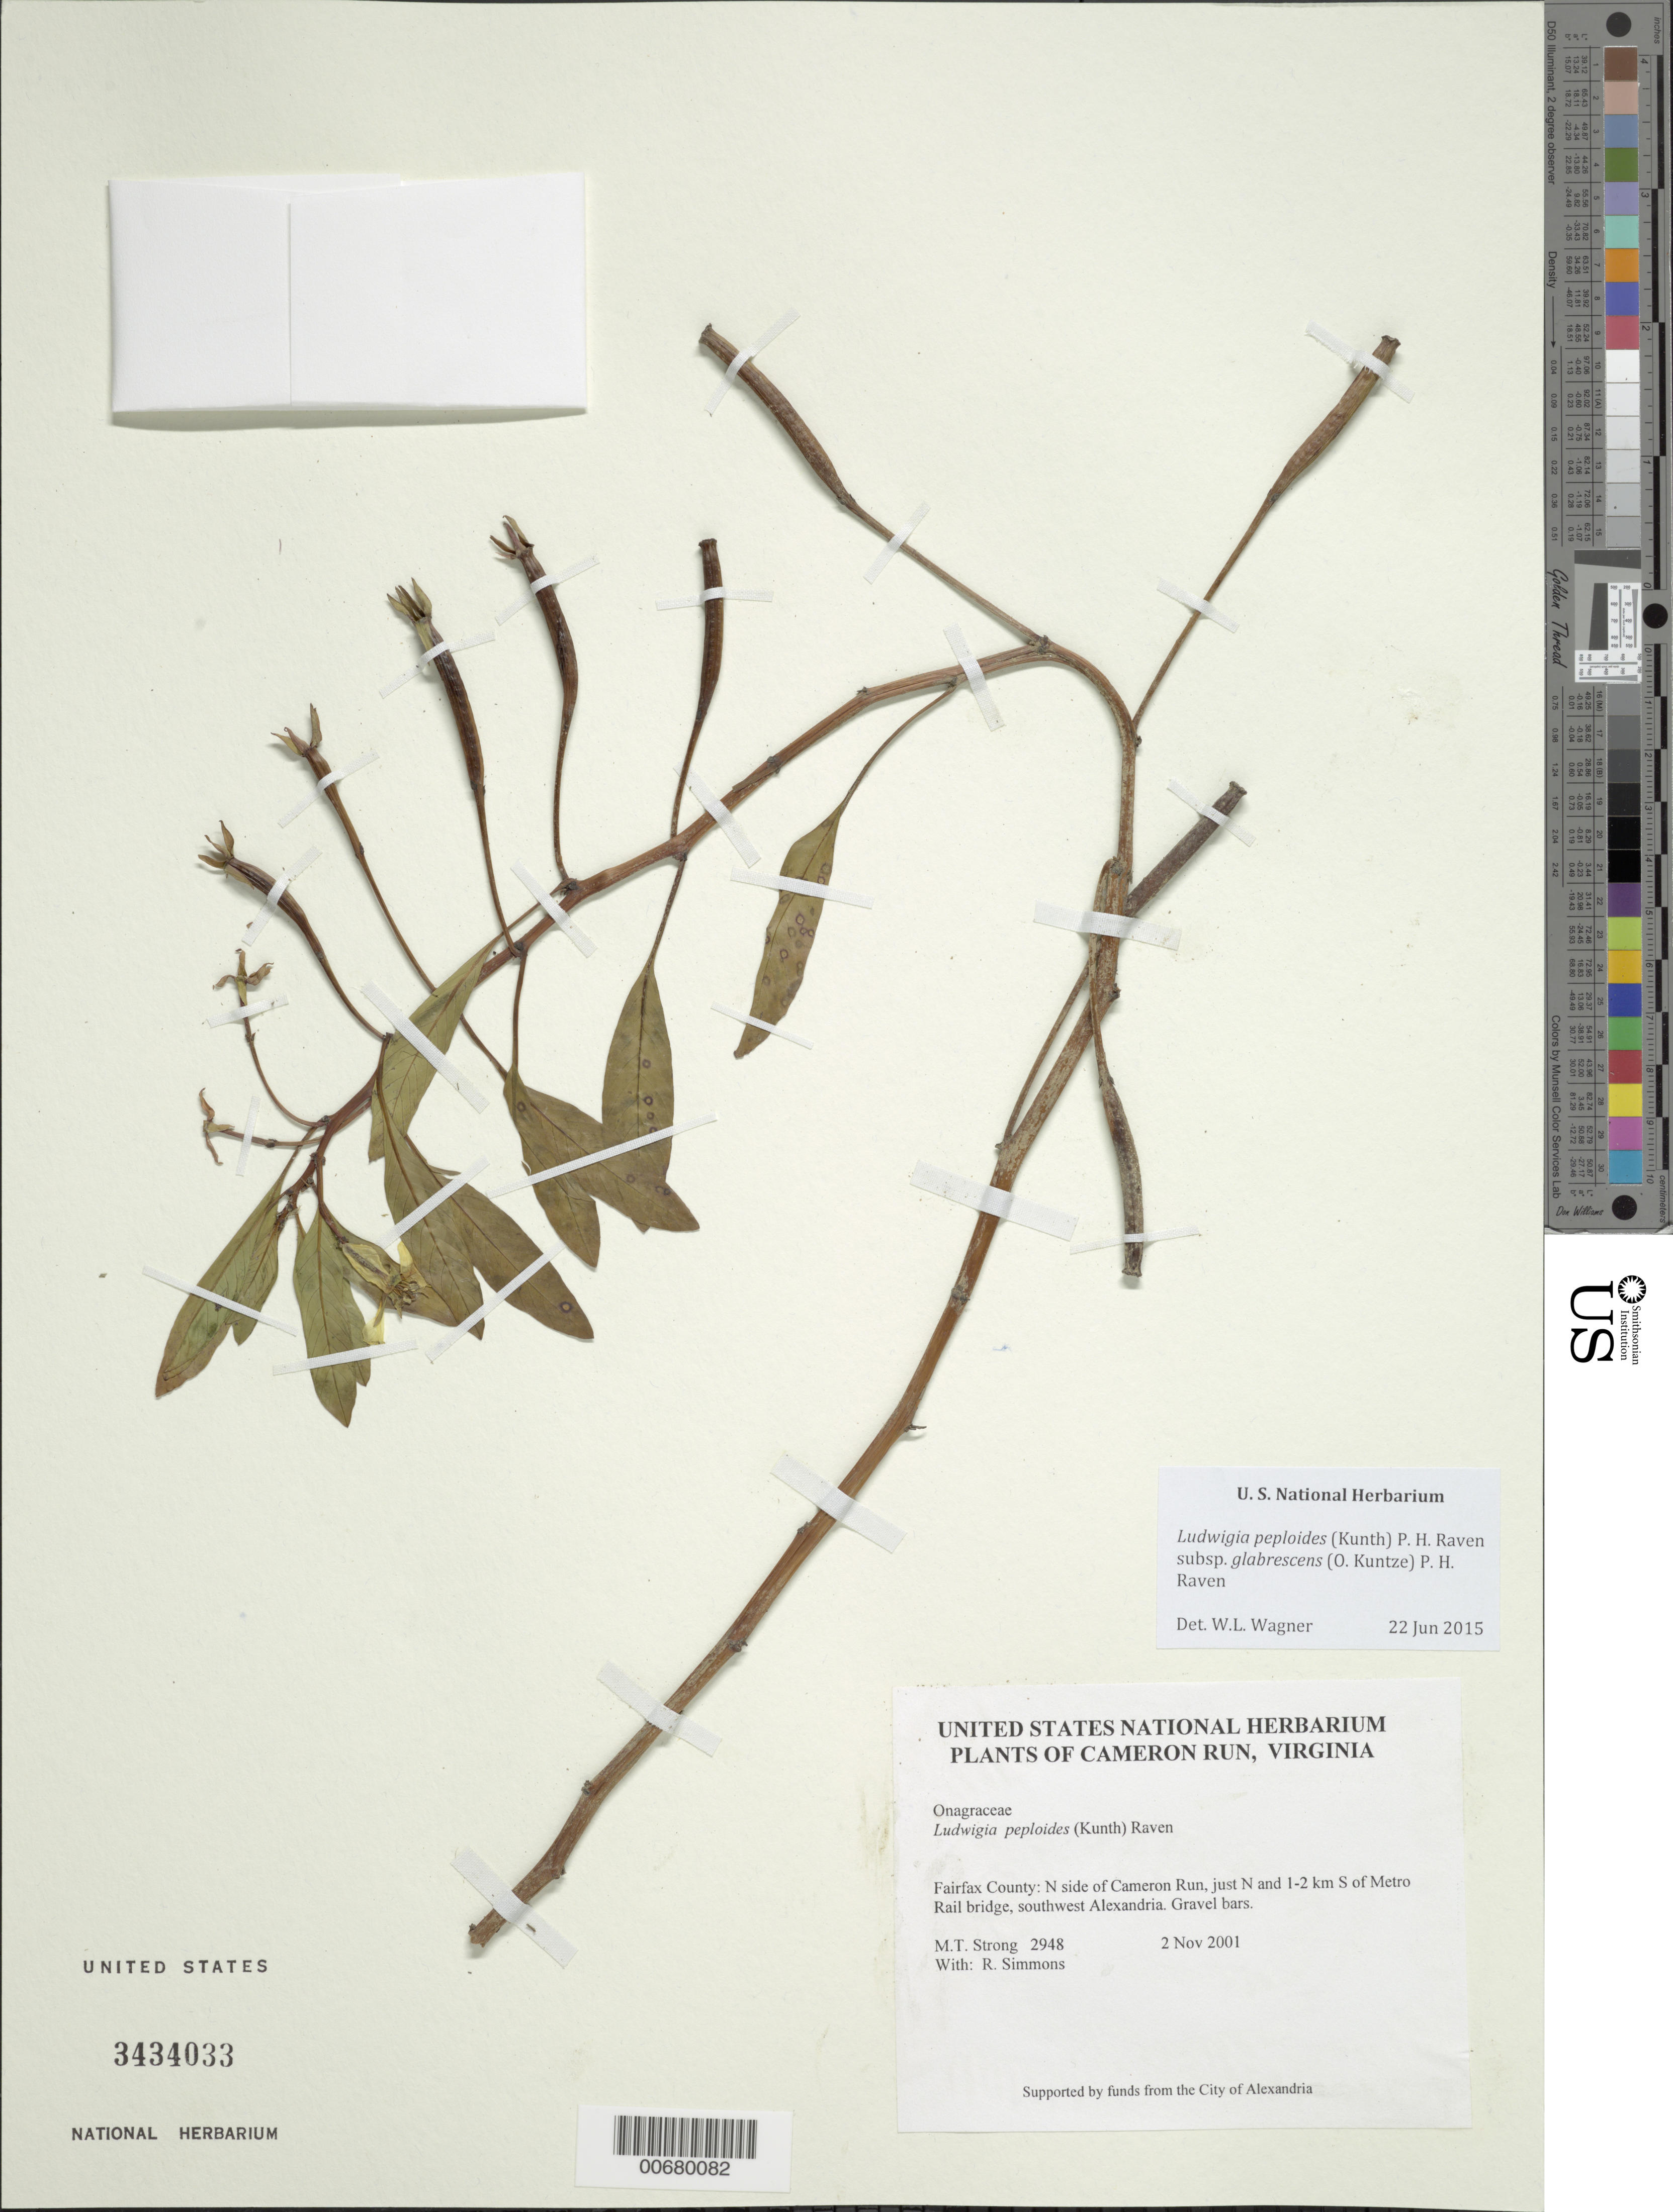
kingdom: Plantae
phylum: Tracheophyta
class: Magnoliopsida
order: Myrtales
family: Onagraceae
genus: Ludwigia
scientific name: Ludwigia peploides subsp. glabrescens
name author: (Kuntze) P.H. Raven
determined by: Wagner, W. L., (BOT), Smithsonian Institution - National Museum of Natural History (UNITED STATES)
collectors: M. T. Strong & R. H. Simmons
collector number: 2948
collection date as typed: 02 Nov 2001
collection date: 2001-11-02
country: United States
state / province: Virginia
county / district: Fairfax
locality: N side of Cameron Run, just N and 1-2 km S of Metro Rail bridge, southwest Alexandria.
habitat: Gravel bars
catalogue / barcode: US 3434033